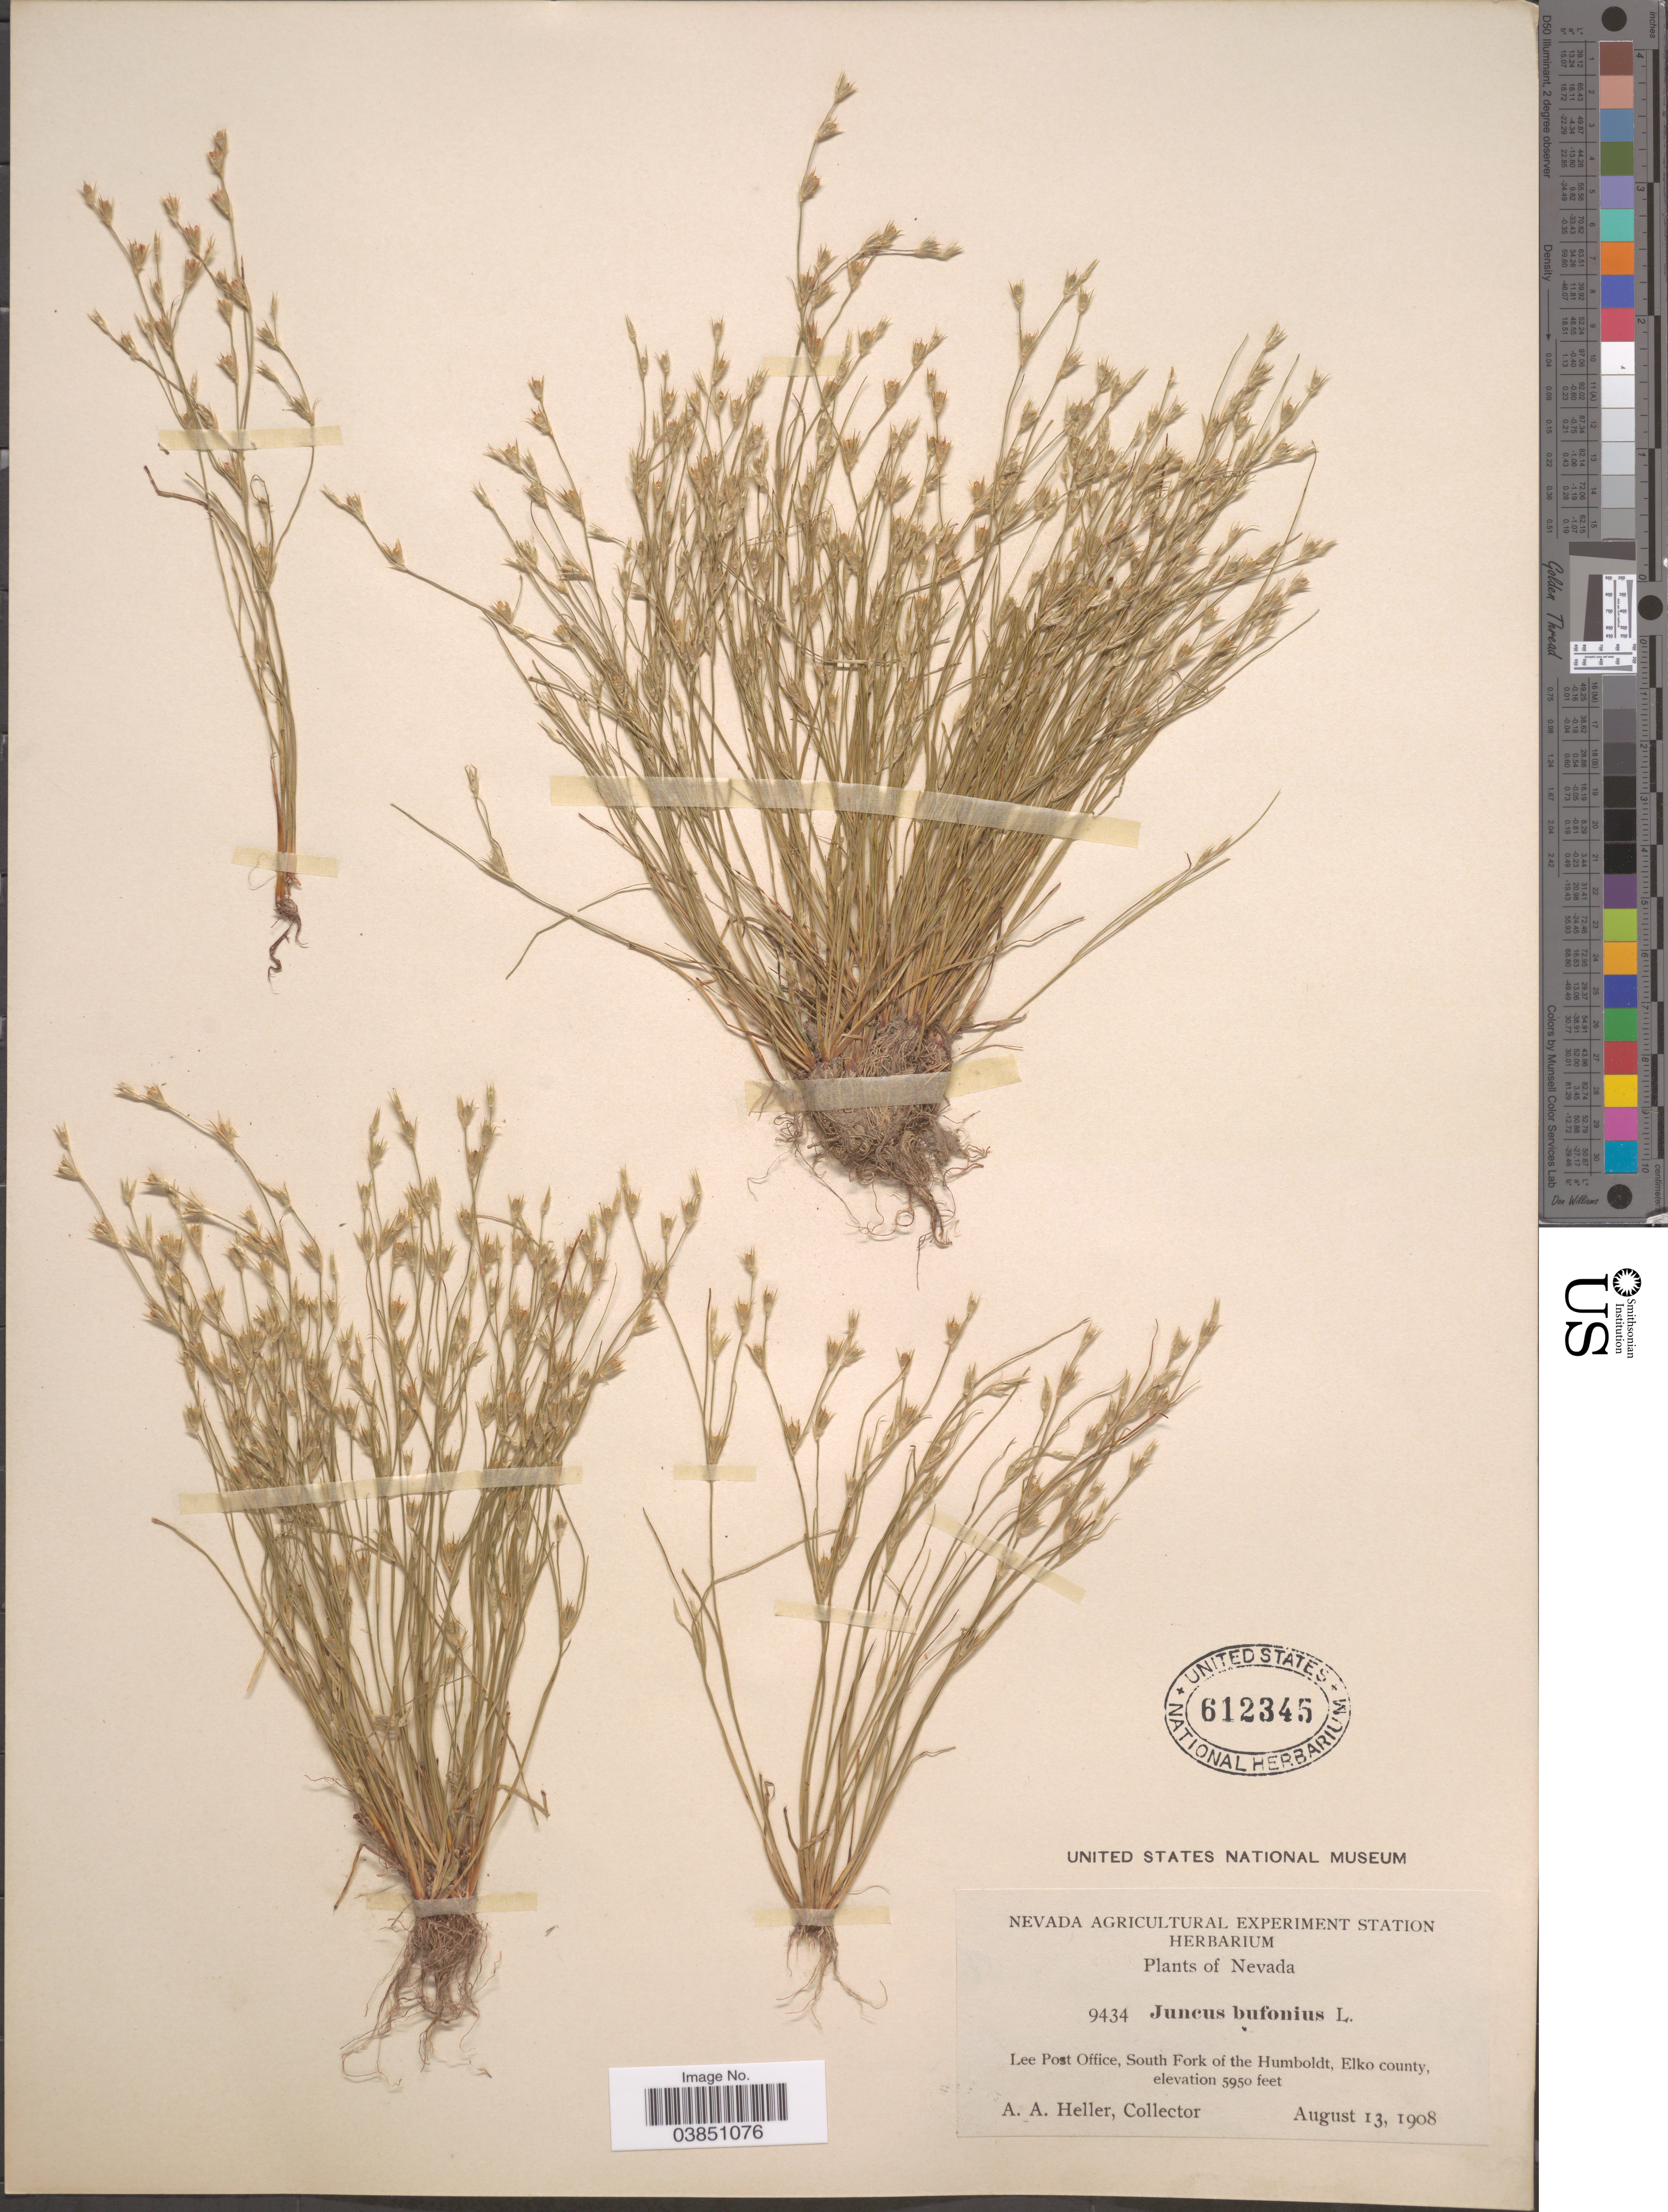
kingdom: Plantae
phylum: Tracheophyta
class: Liliopsida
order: Poales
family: Juncaceae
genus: Juncus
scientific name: Juncus bufonius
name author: L.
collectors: A. A. Heller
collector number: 9434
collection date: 1908-08-13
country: United States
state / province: Nevada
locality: Lee Post Office, South Fork of the Humboldt, Elko county.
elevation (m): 1814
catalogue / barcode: US 612345